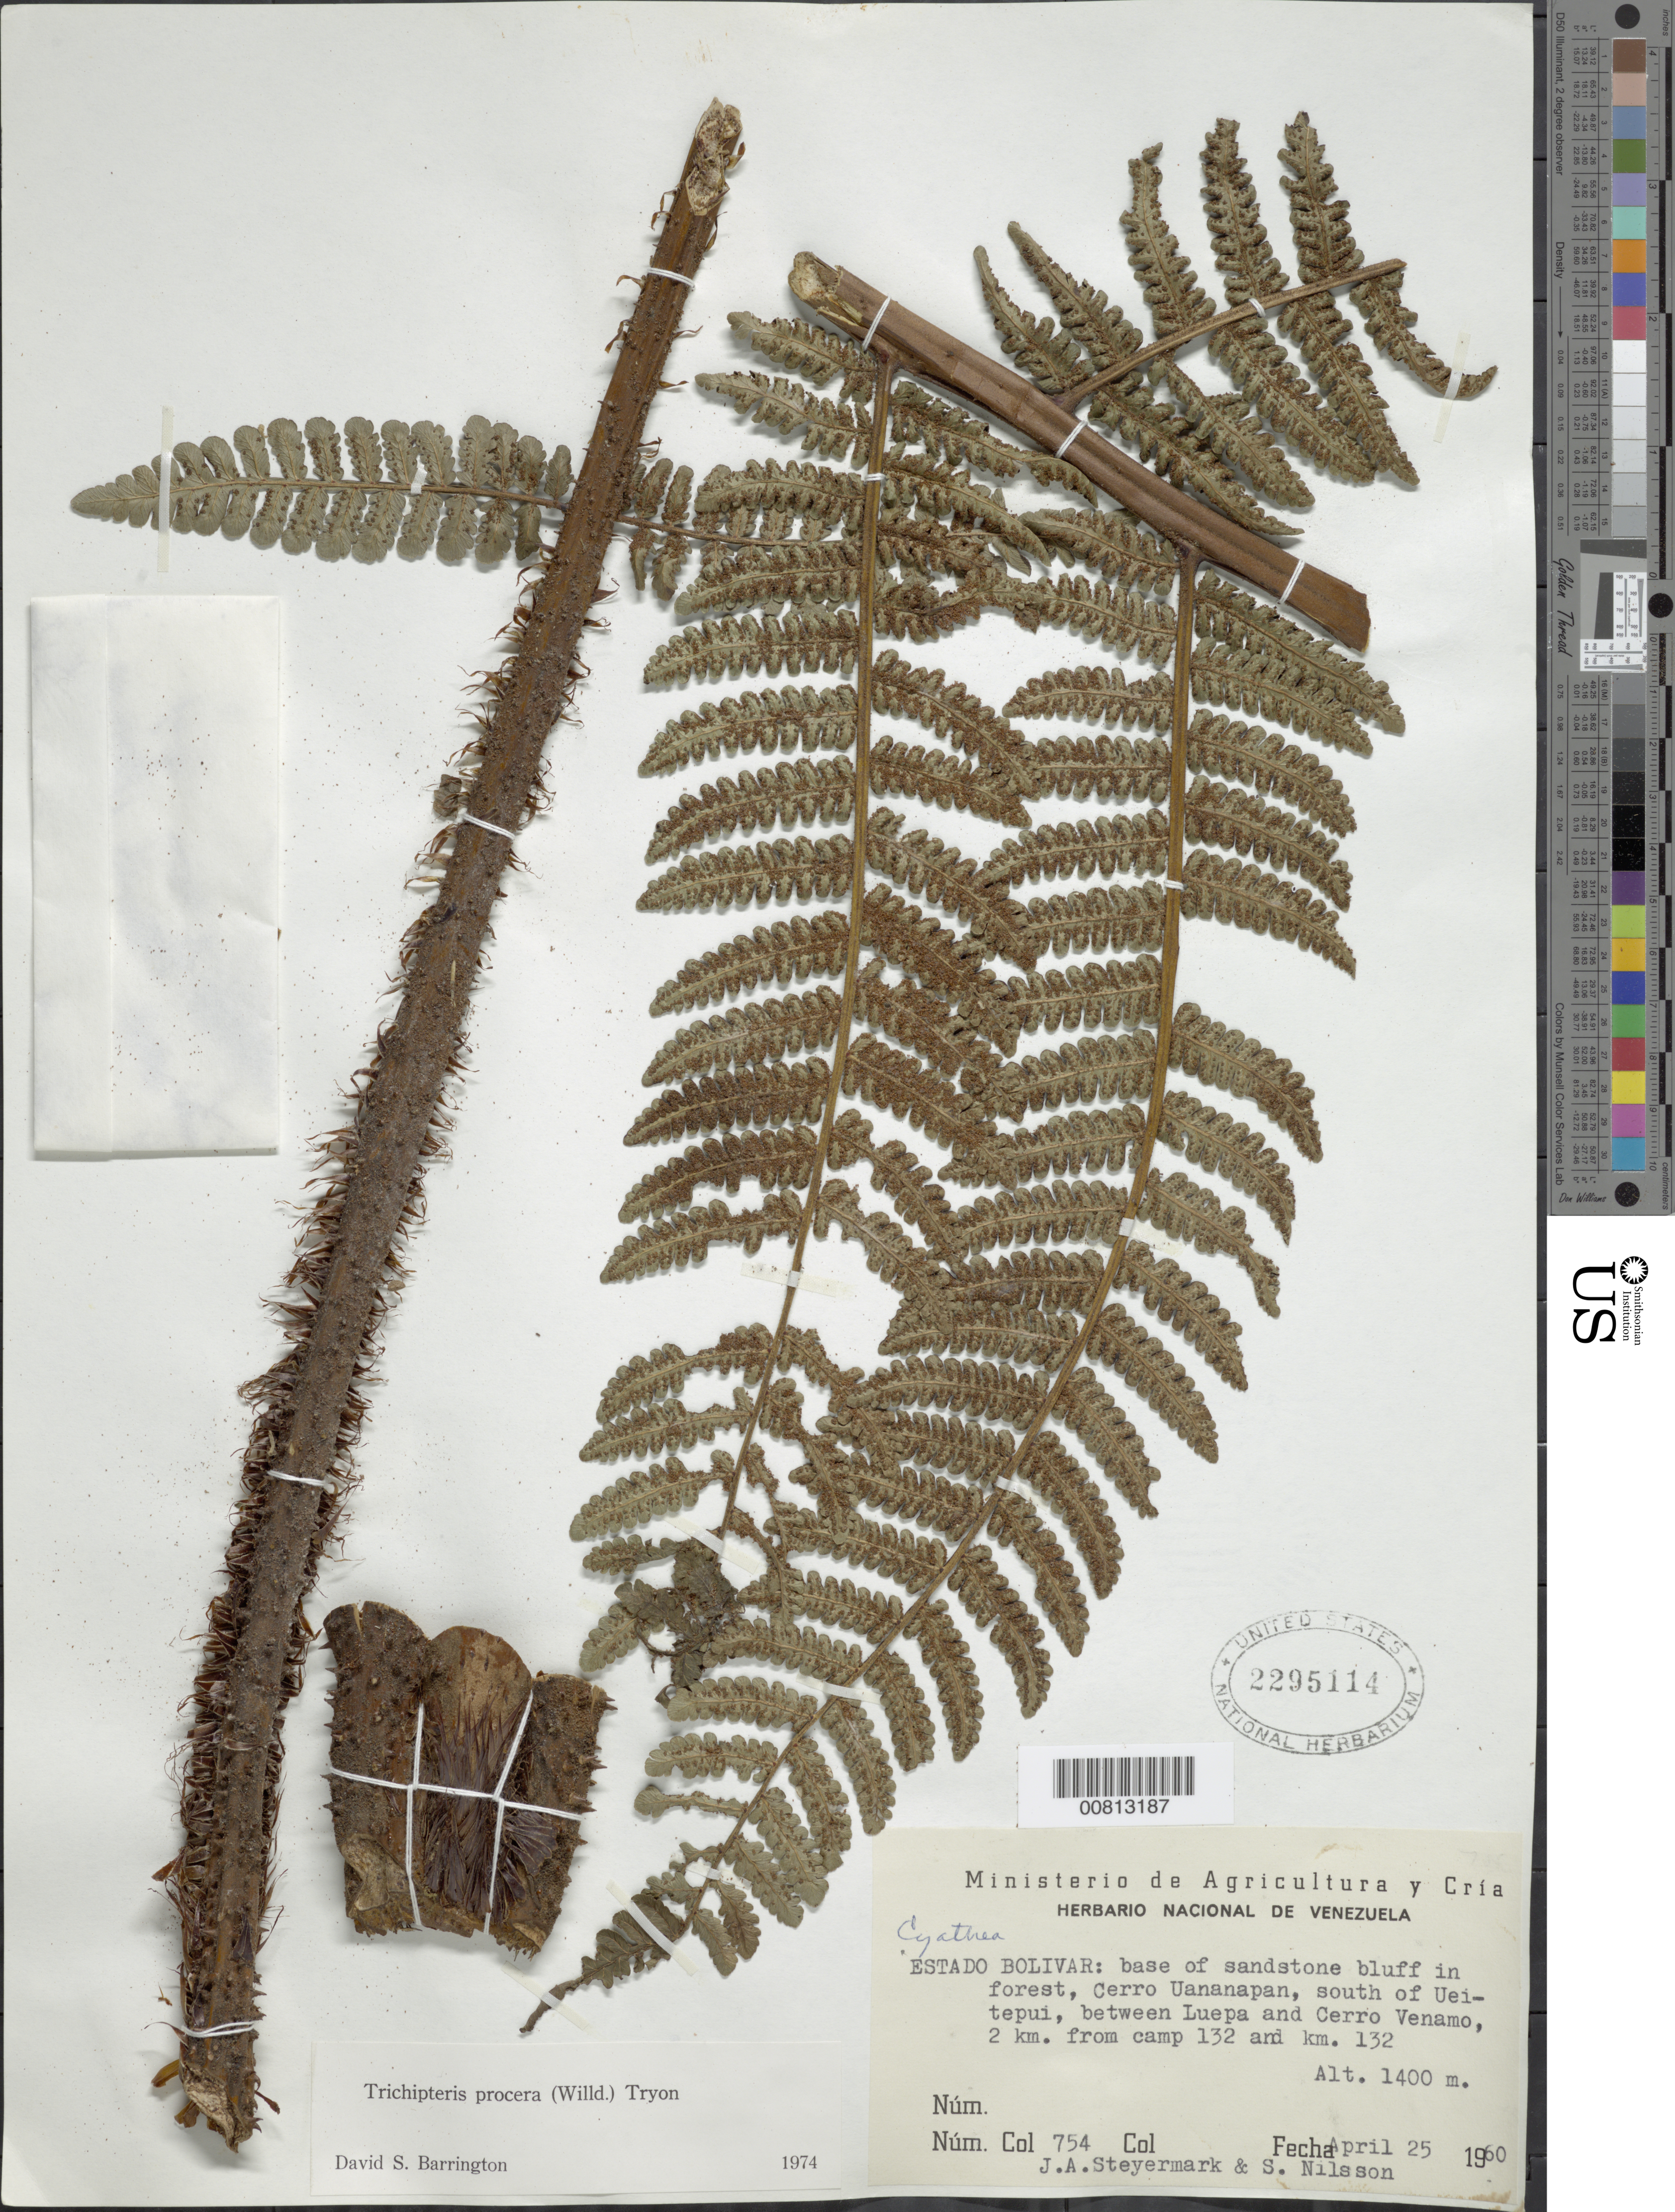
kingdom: Plantae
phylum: Tracheophyta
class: Polypodiopsida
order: Cyatheales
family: Cyatheaceae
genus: Cyathea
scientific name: Cyathea pungens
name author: (Willd.) Domin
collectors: J. Steyermark & S. Nilsson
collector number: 60 754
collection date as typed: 25-Apr-60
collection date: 1960-04-25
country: Venezuela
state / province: Bolívar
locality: Cerro Uananapán, S of Uei-tepuí, 2 km from campamento 132 and km 132, between Luepa and Cerro Venamo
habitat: Base of sandstone bluff in forest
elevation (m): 1400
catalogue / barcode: US 2295114